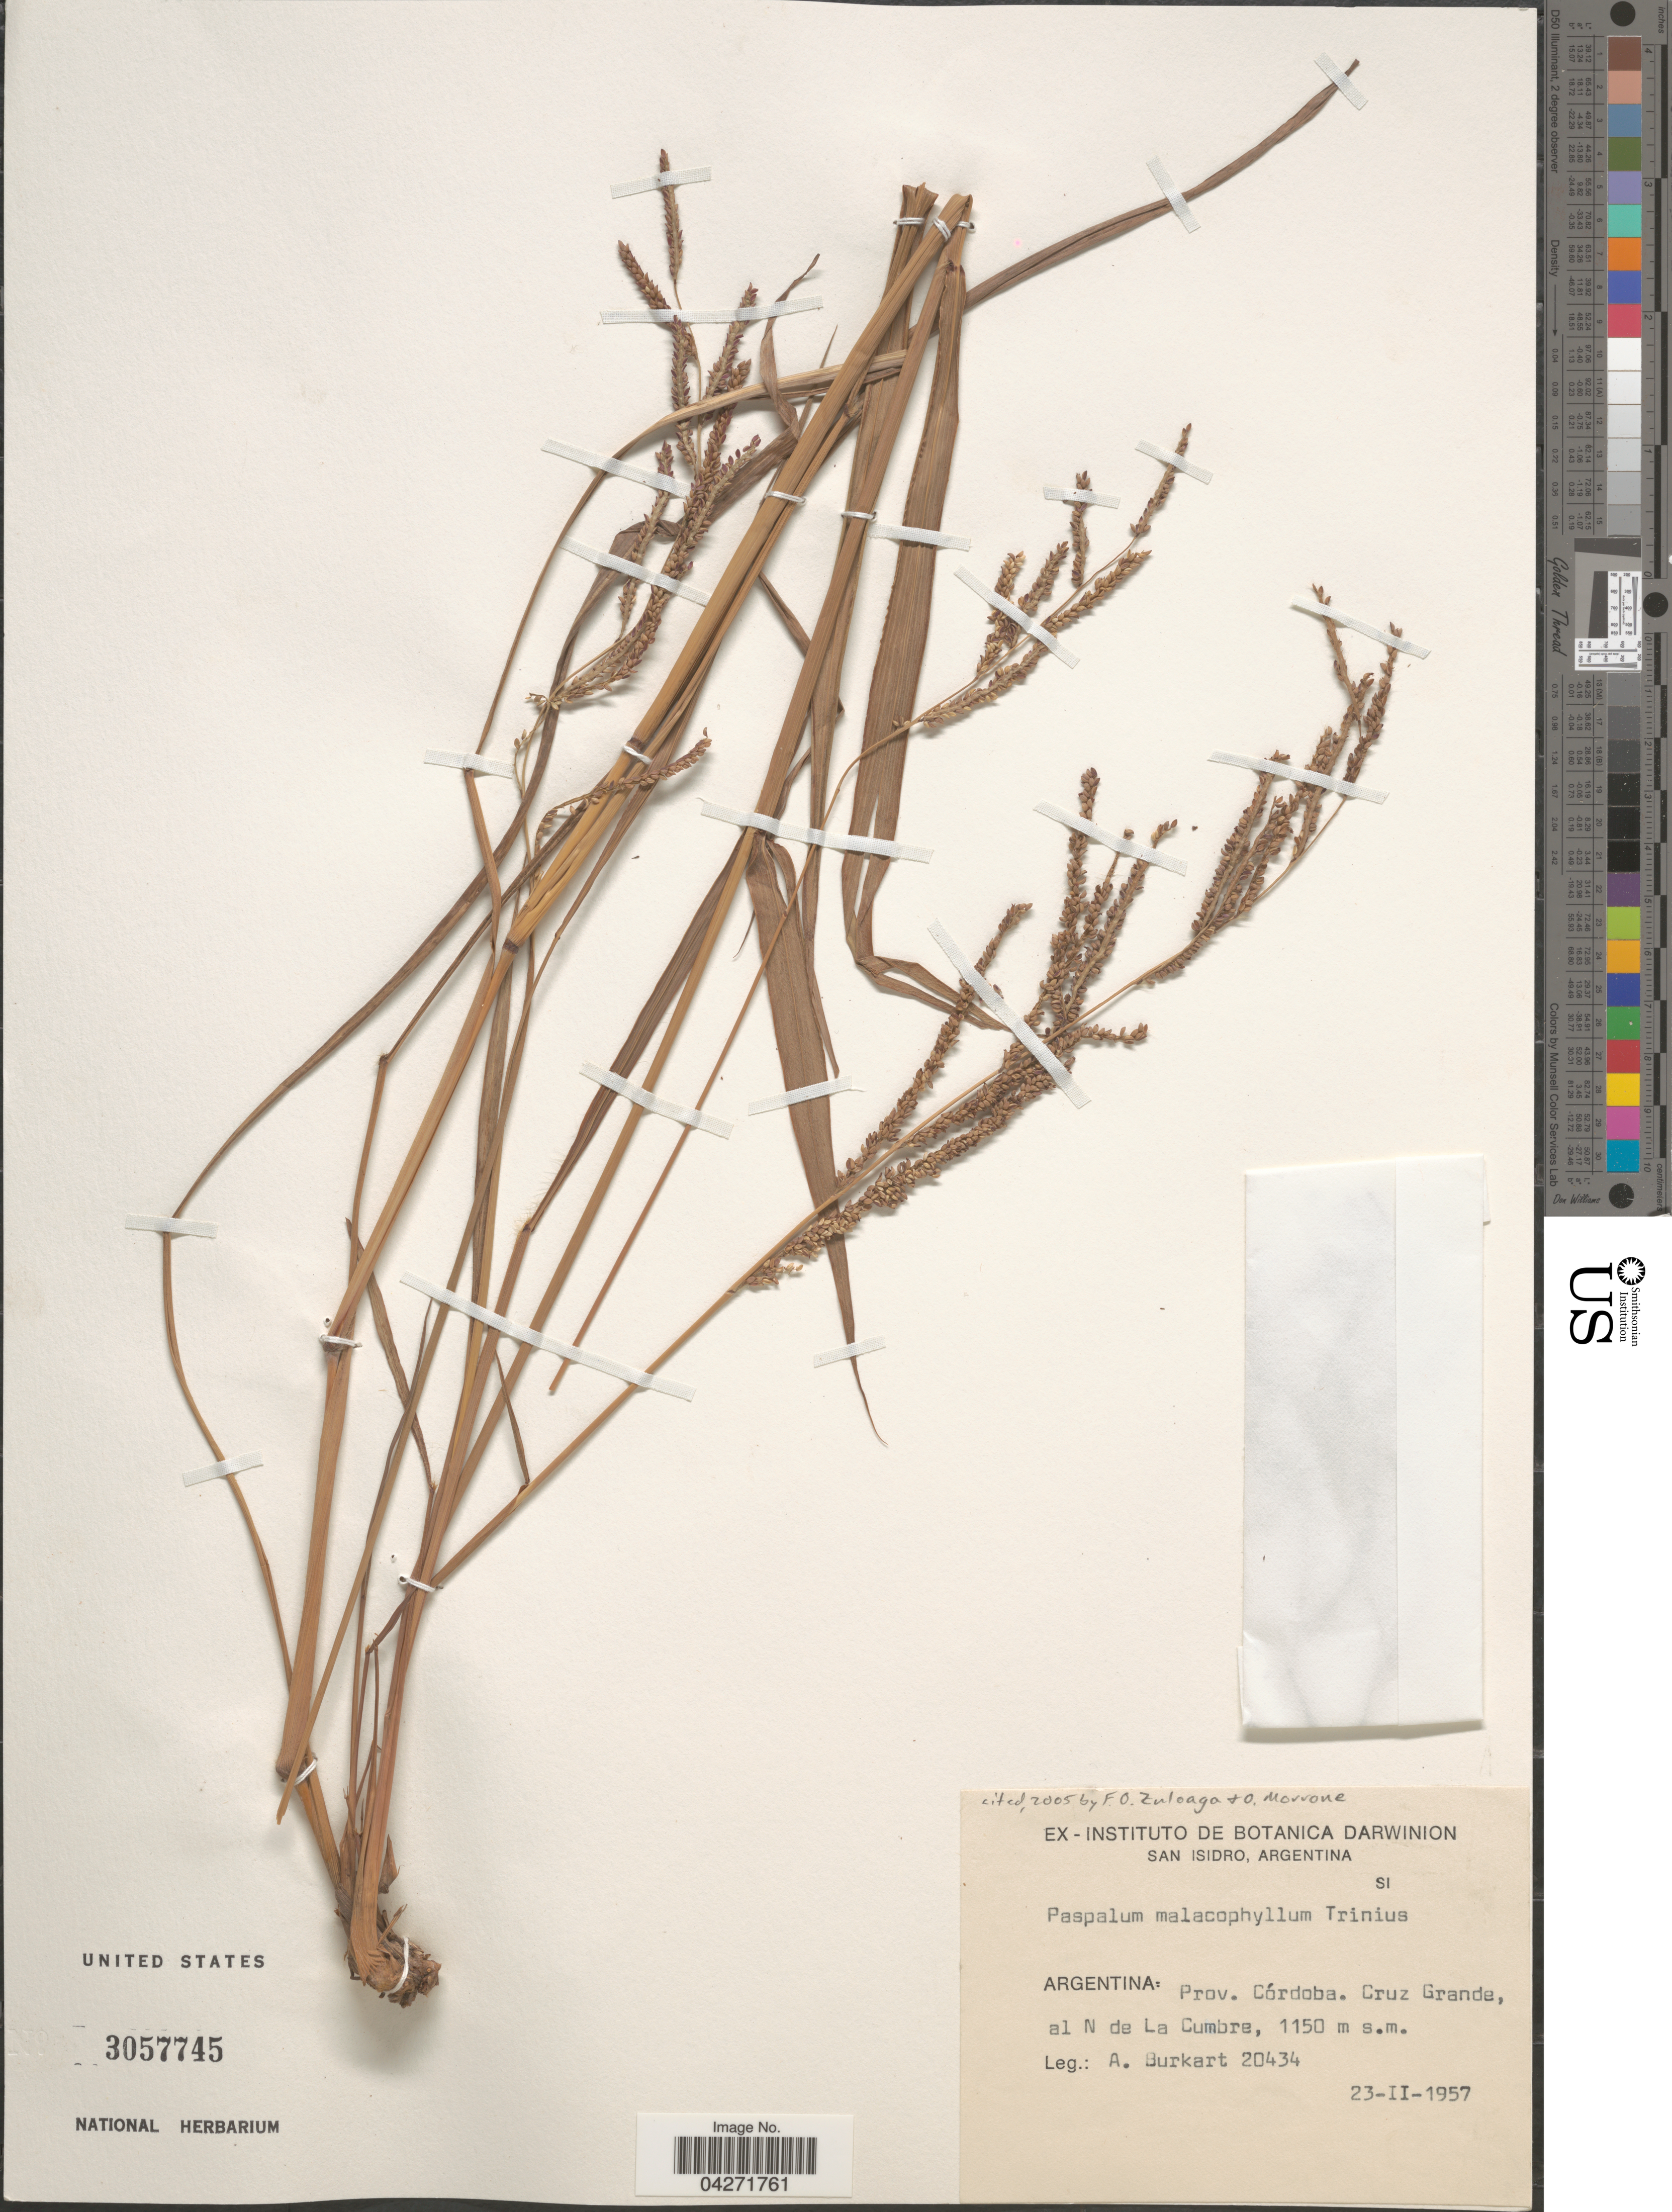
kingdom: Plantae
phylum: Tracheophyta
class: Liliopsida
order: Poales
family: Poaceae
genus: Paspalum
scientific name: Paspalum malacophyllum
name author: Trin.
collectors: A. E. Burkart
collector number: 20434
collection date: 1957-02-23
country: Argentina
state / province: Cordoba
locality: Cruz Grande, al N de La Cumbre.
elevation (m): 1150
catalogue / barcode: US 3057745